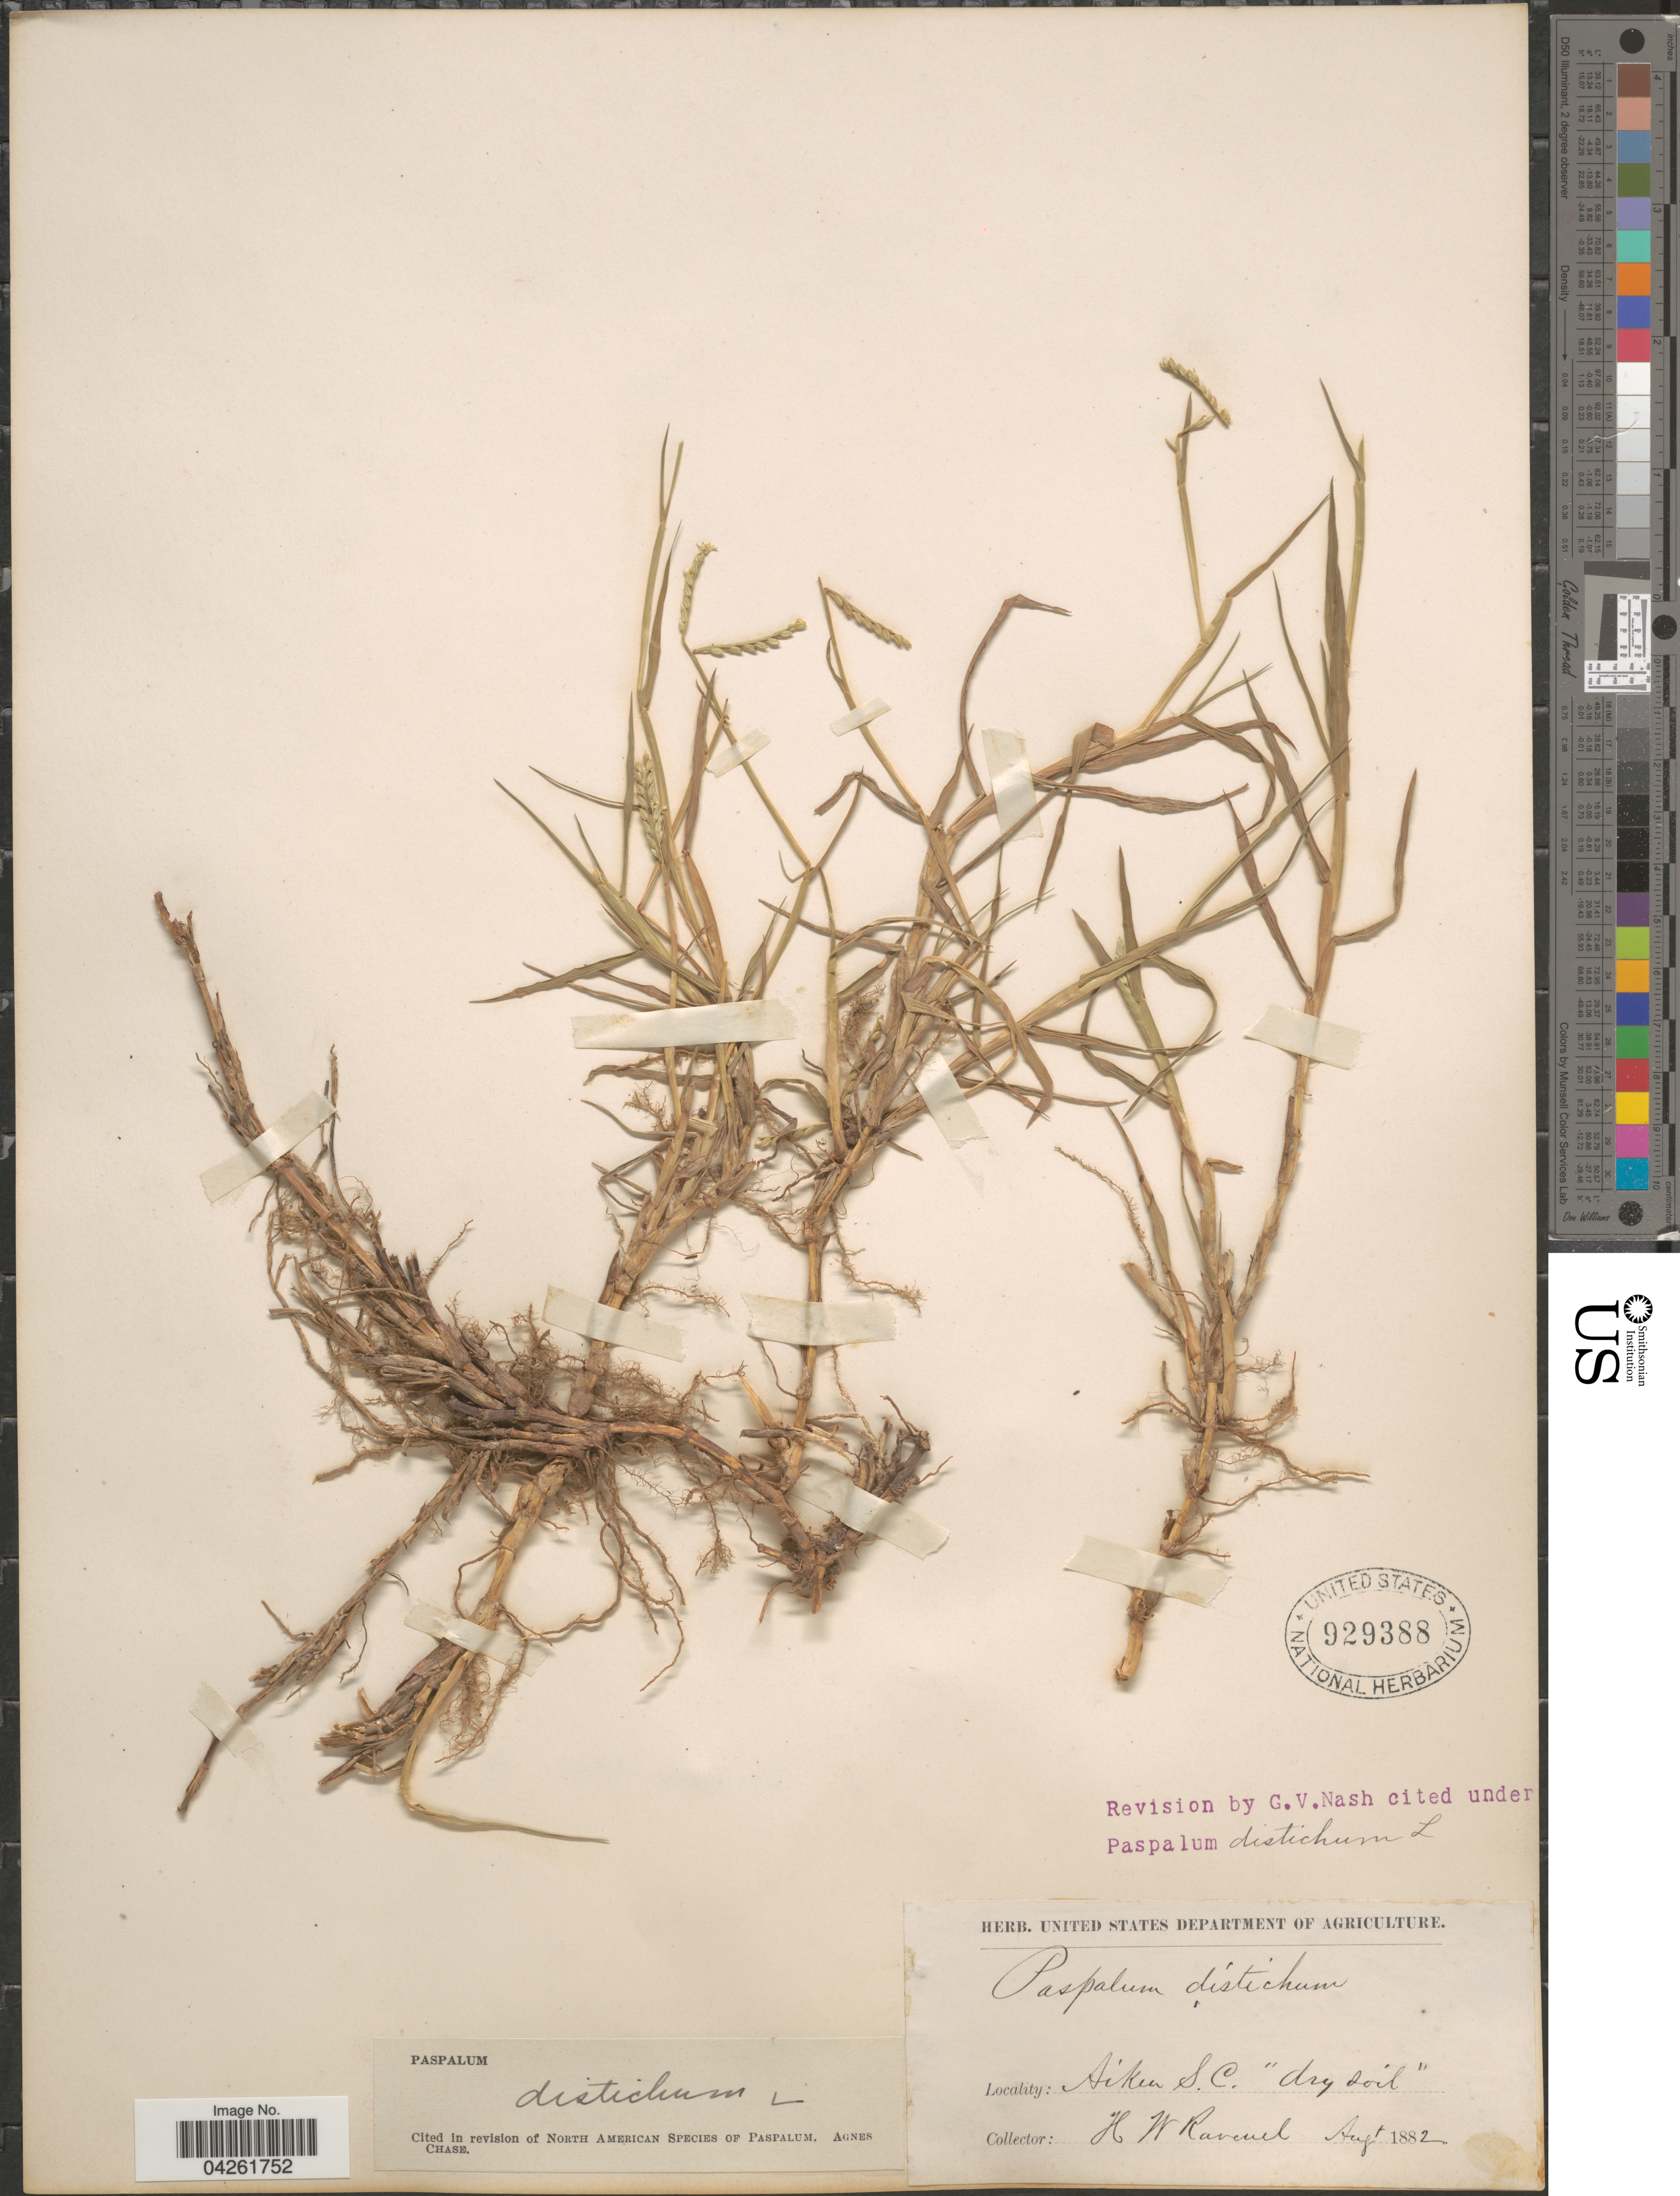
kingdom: Plantae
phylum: Tracheophyta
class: Liliopsida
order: Poales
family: Poaceae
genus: Paspalum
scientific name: Paspalum distichum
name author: L.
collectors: H. Ravenel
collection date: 1882-08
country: United States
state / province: South Carolina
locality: Aiken.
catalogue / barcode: US 929388